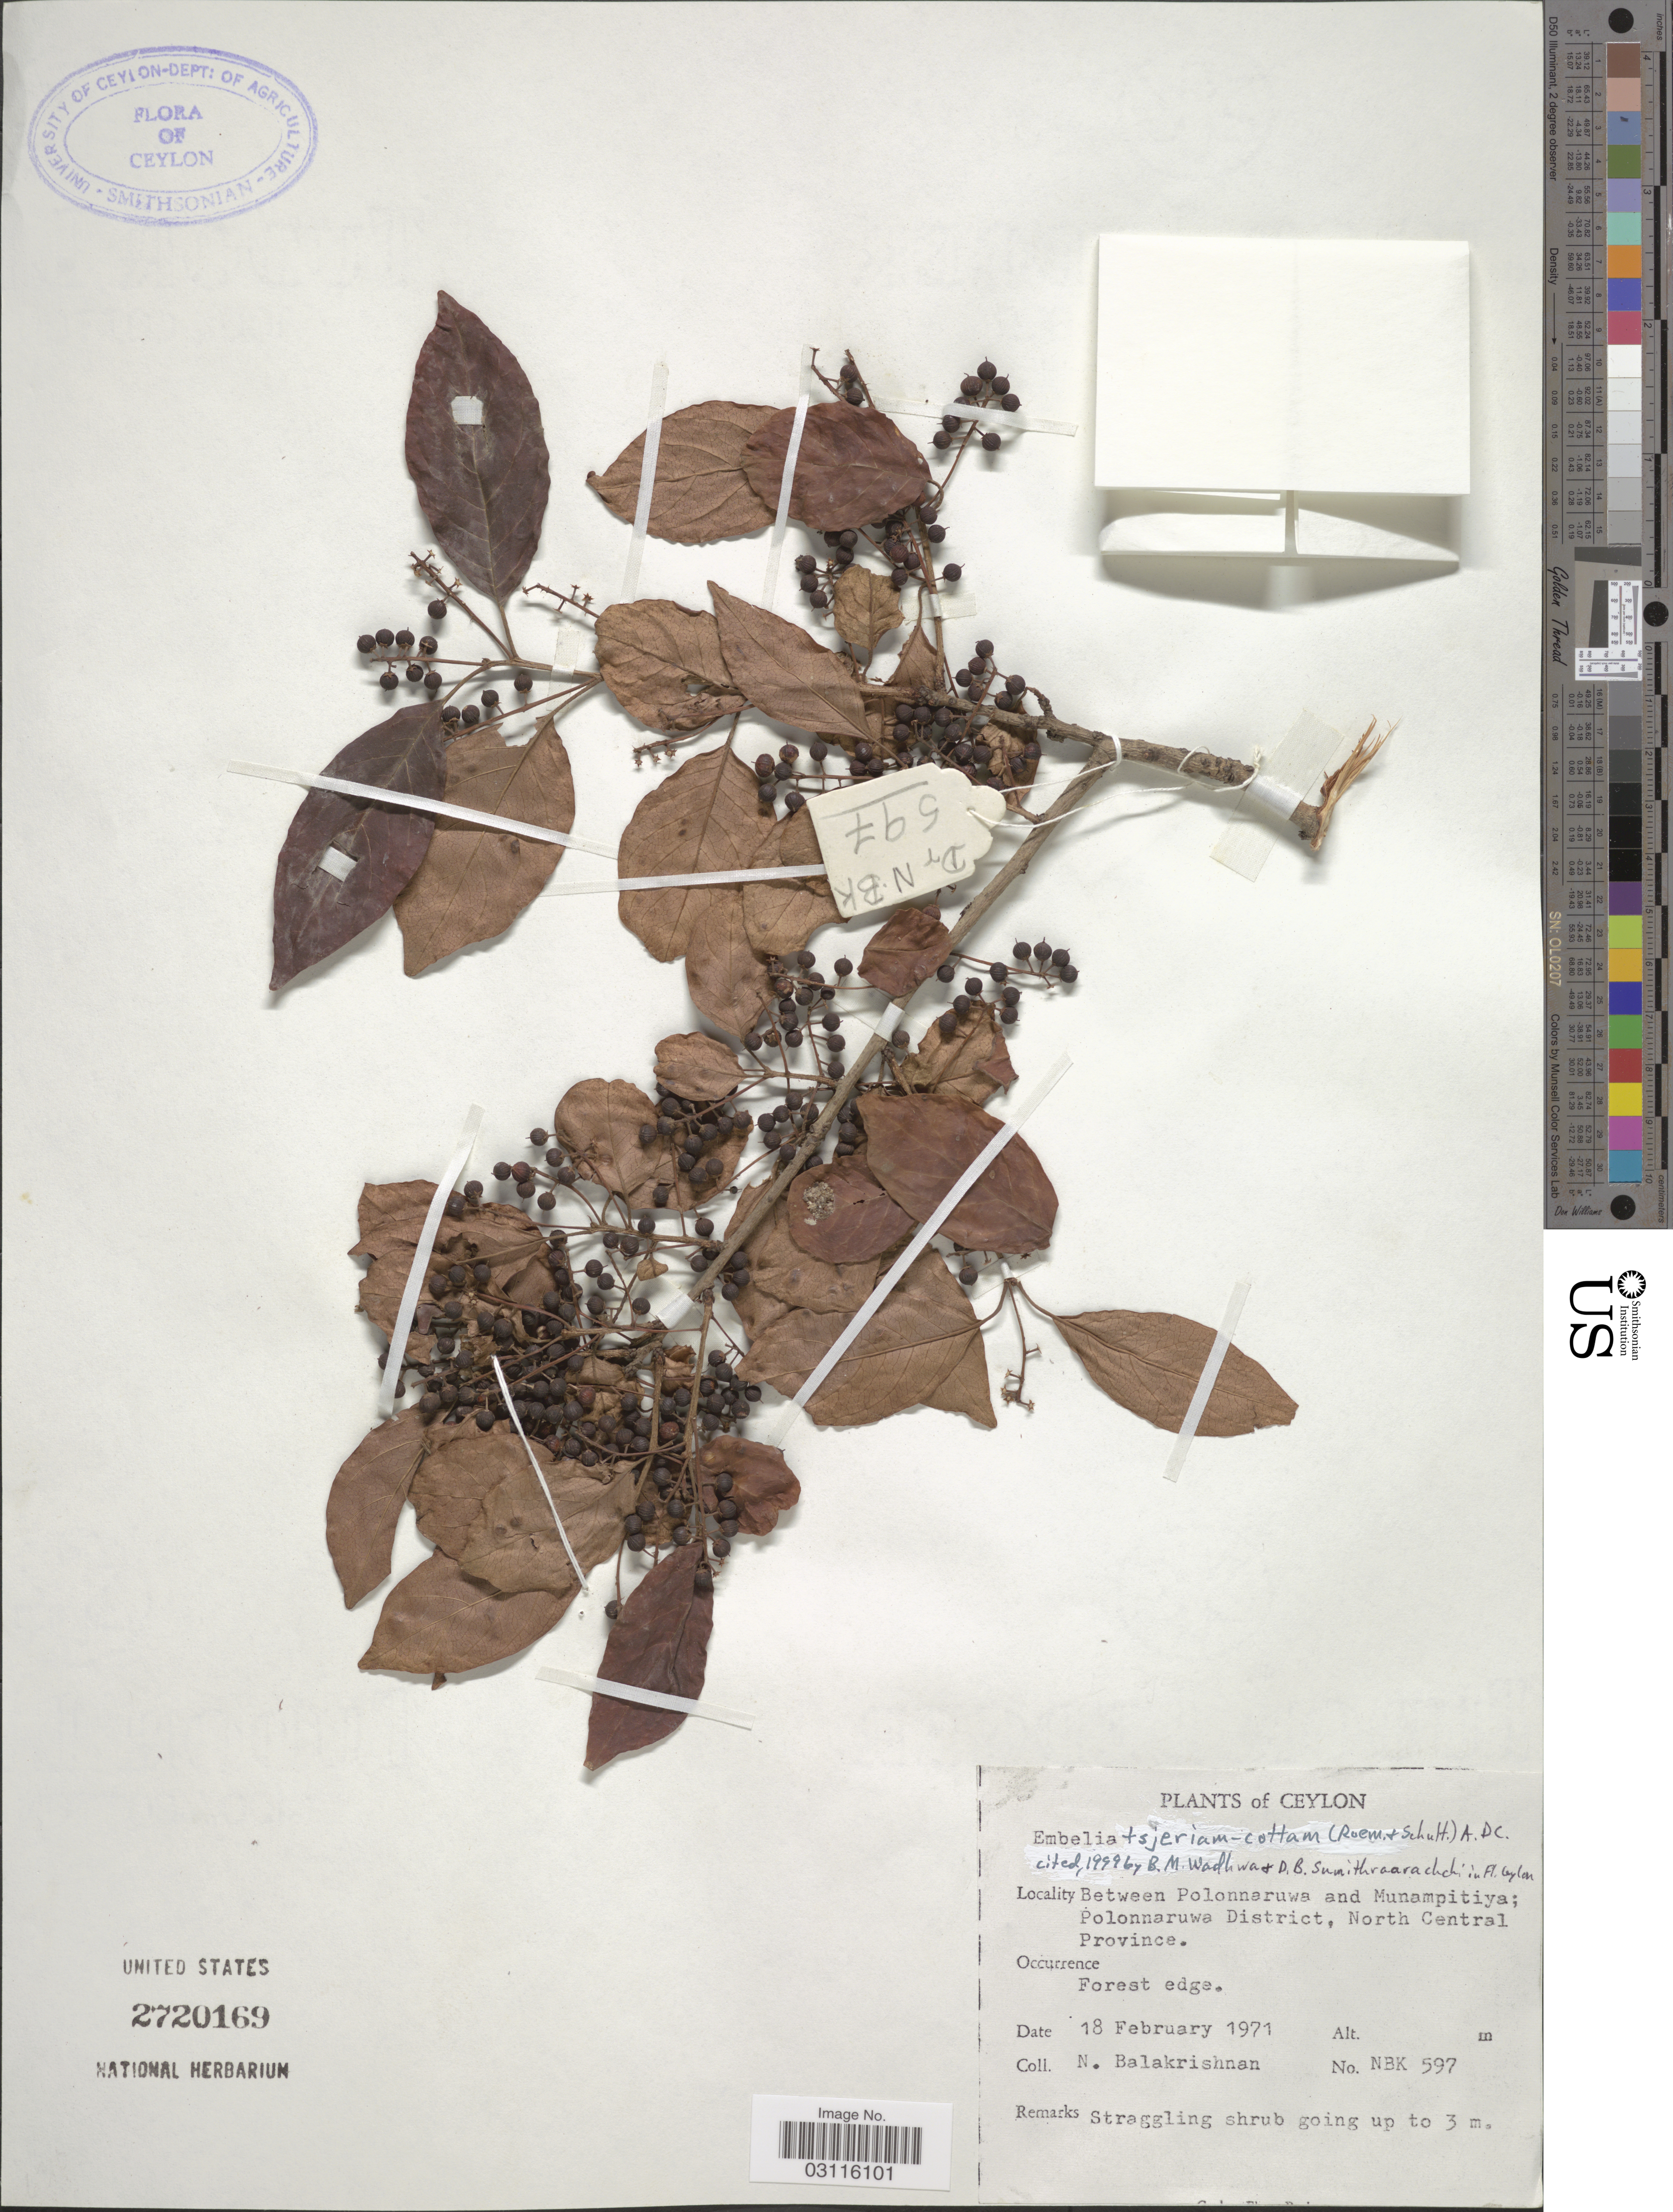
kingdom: Plantae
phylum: Tracheophyta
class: Magnoliopsida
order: Ericales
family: Primulaceae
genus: Embelia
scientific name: Embelia tsjeriam-cottam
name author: (Roem. & Schult.) A. DC.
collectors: N. Balakrishnan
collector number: NBK597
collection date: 1971-02-18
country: Sri Lanka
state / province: North Central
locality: Ceylon, Between Polonnaruwa and Munampitiya; Polonnaruwa District, North Central Province.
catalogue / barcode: US 2720169